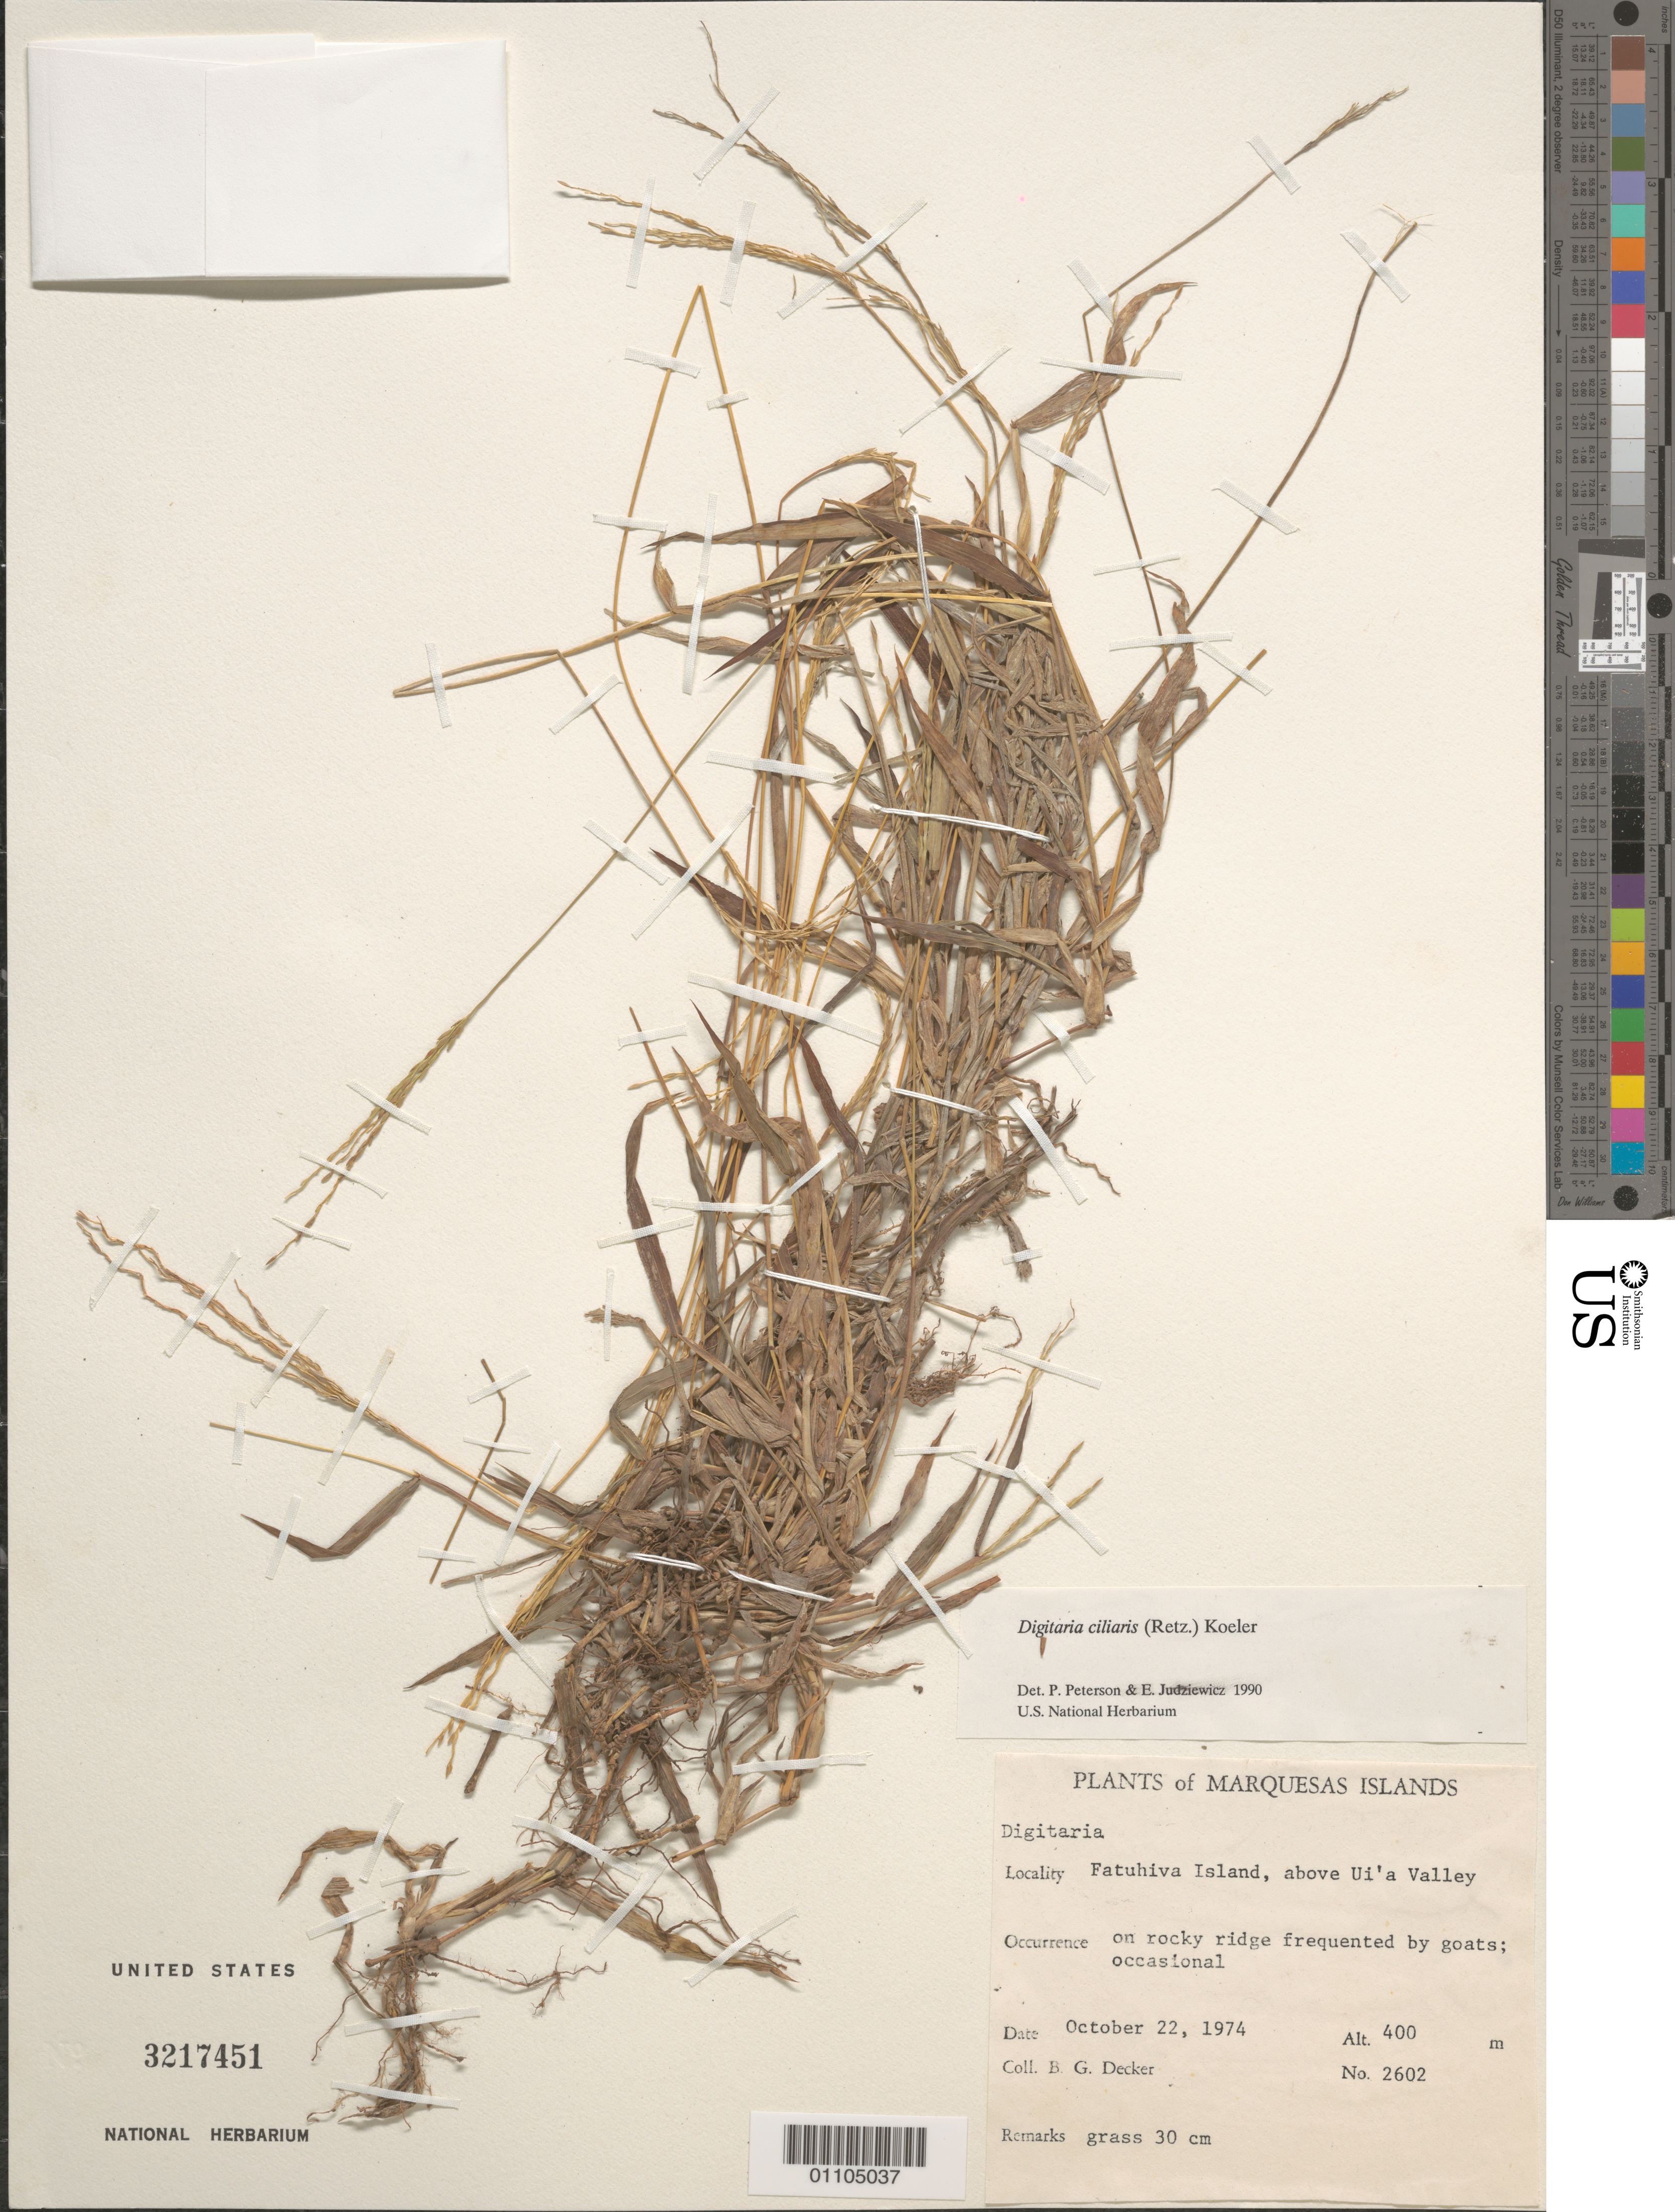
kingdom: Plantae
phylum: Tracheophyta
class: Liliopsida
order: Poales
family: Poaceae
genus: Digitaria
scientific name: Digitaria ciliaris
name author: (Retz.) Koeler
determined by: Peterson, P. M.; Judziewicz, E. J.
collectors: B. G. Decker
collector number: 2602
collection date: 1974-10-22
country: French Polynesia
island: Fatu Hiva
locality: above Ui'a Valley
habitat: on rocky ridge frequented by goats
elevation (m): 400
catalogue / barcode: US 3217451